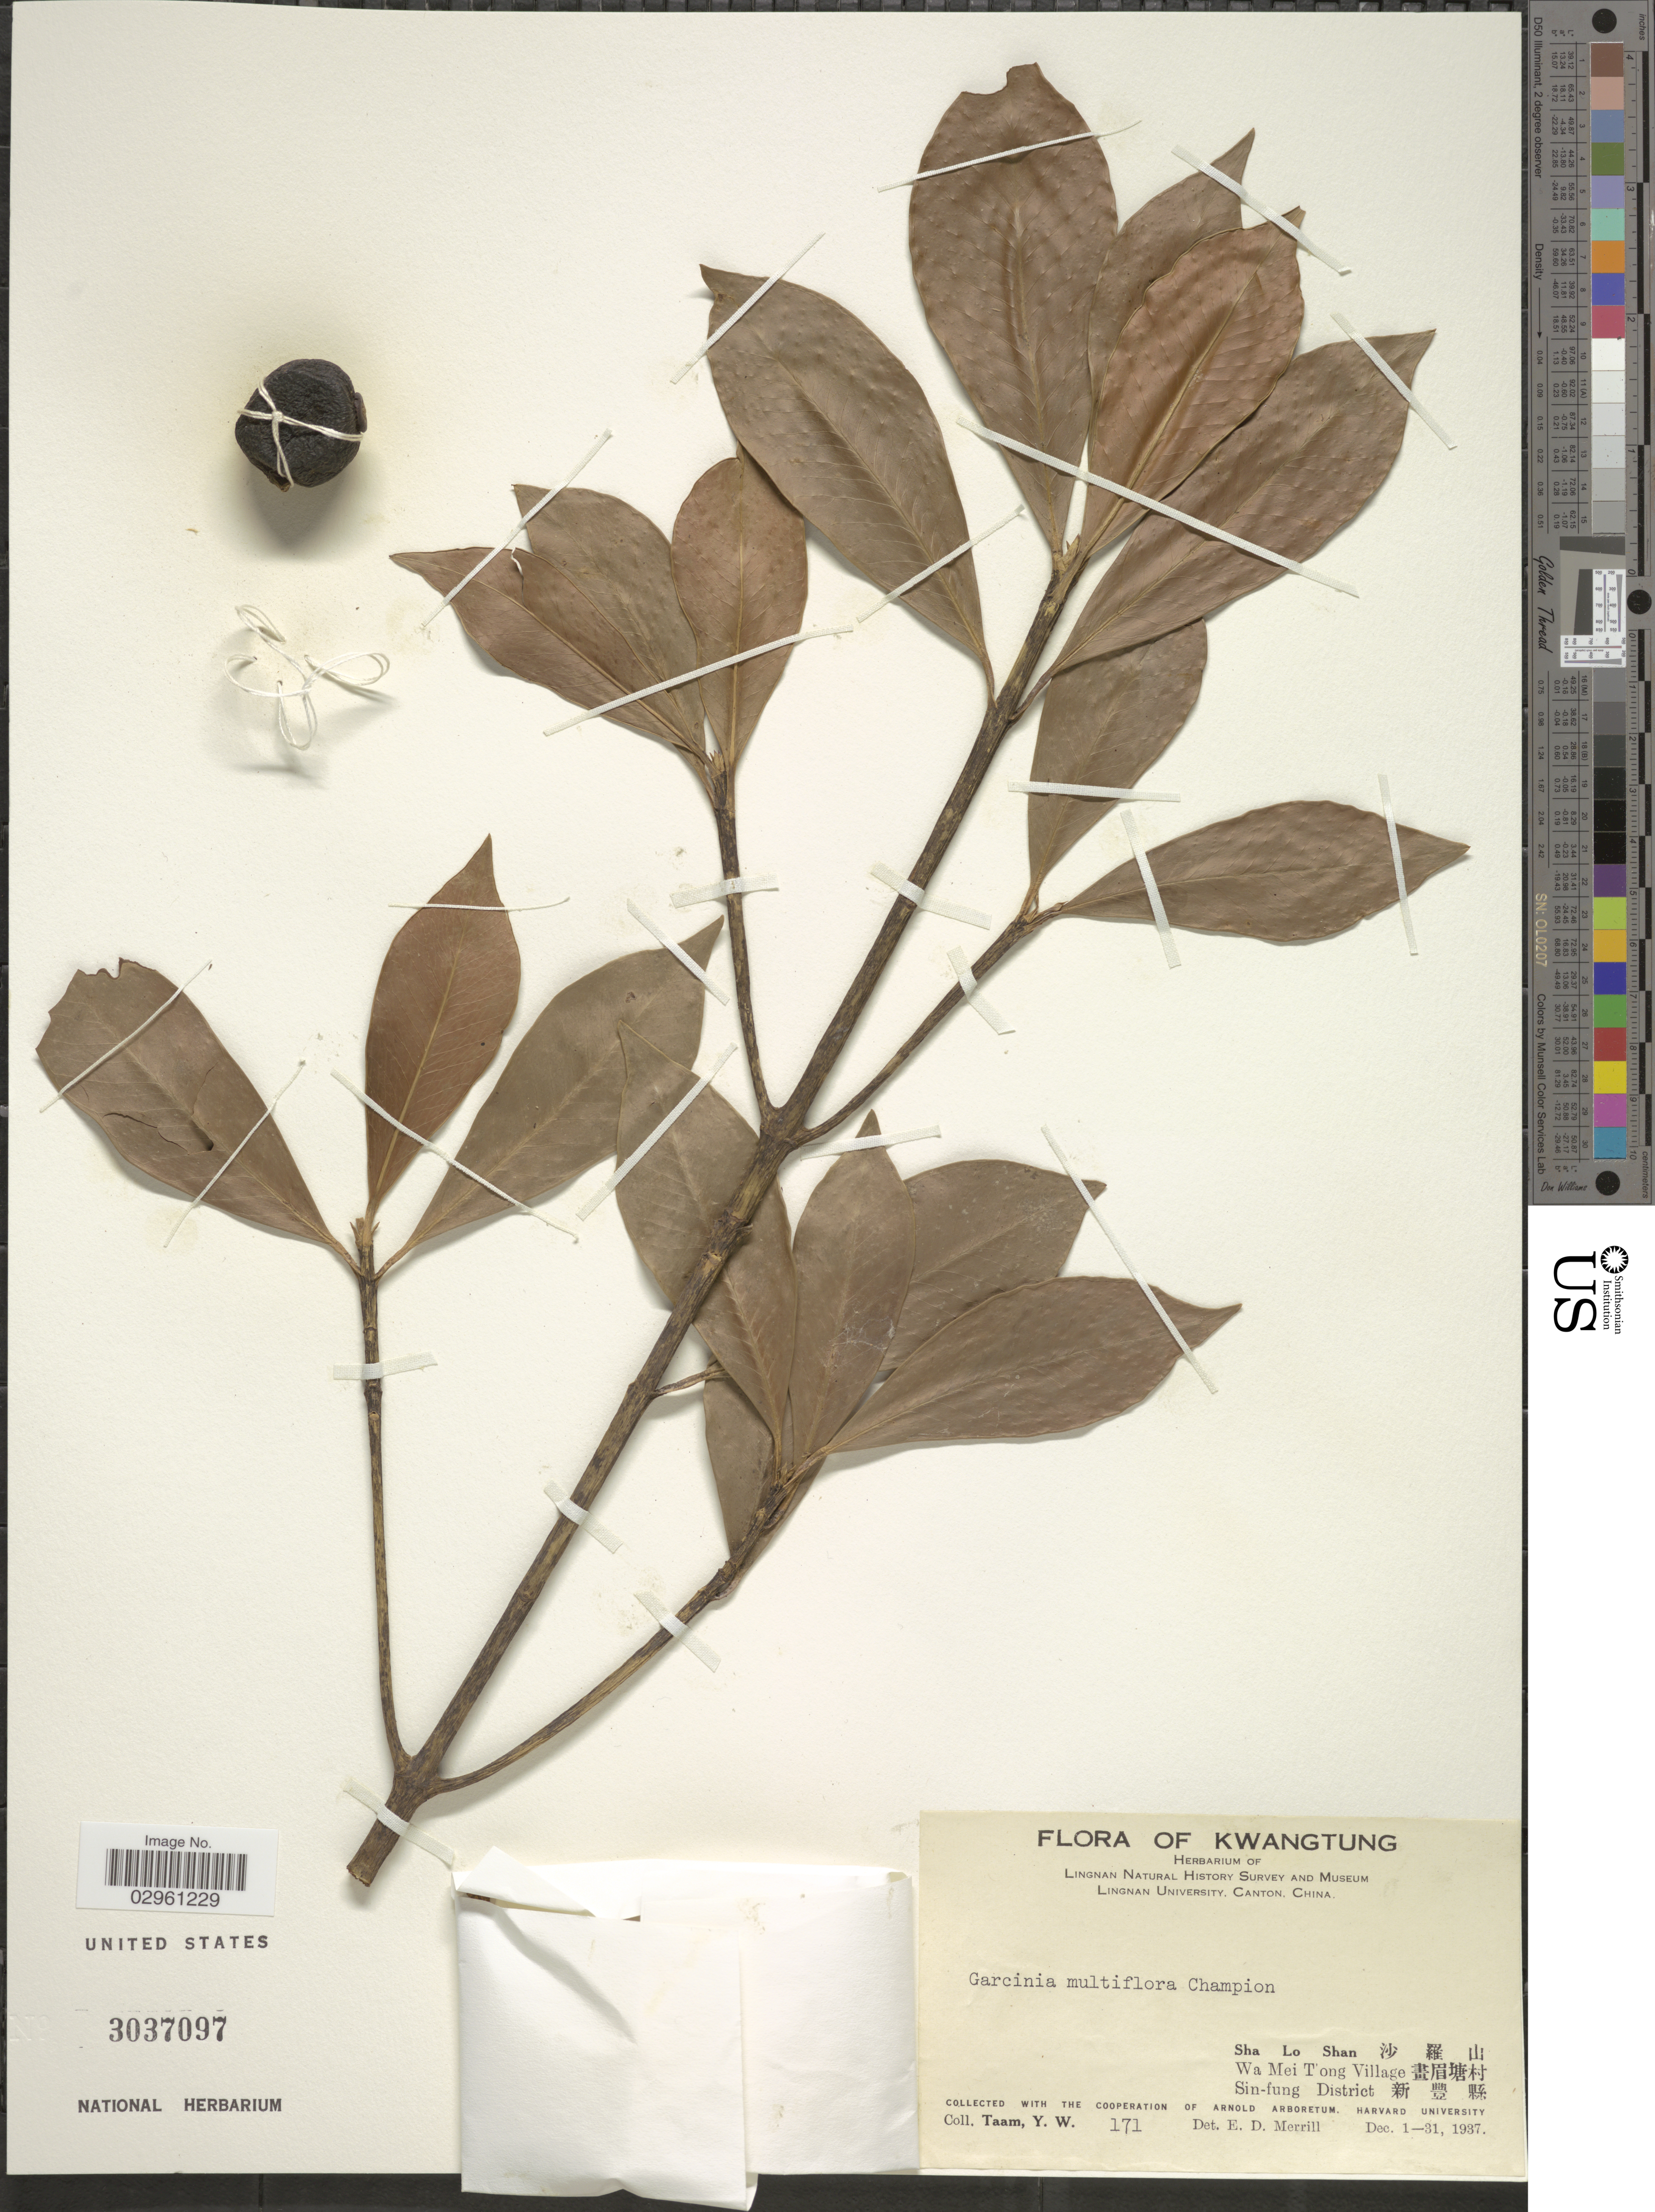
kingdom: Plantae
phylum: Tracheophyta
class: Magnoliopsida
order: Malpighiales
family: Clusiaceae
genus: Garcinia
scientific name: Garcinia multiflora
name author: Champ. ex Benth.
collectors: Y. W. Taam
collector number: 171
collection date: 1937-12-01/1937-12-31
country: China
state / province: Guangdong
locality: Kwangtung. Sha Lo Shan, Wa Mei T'ong Village, Sin-fung District.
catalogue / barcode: US 3037097